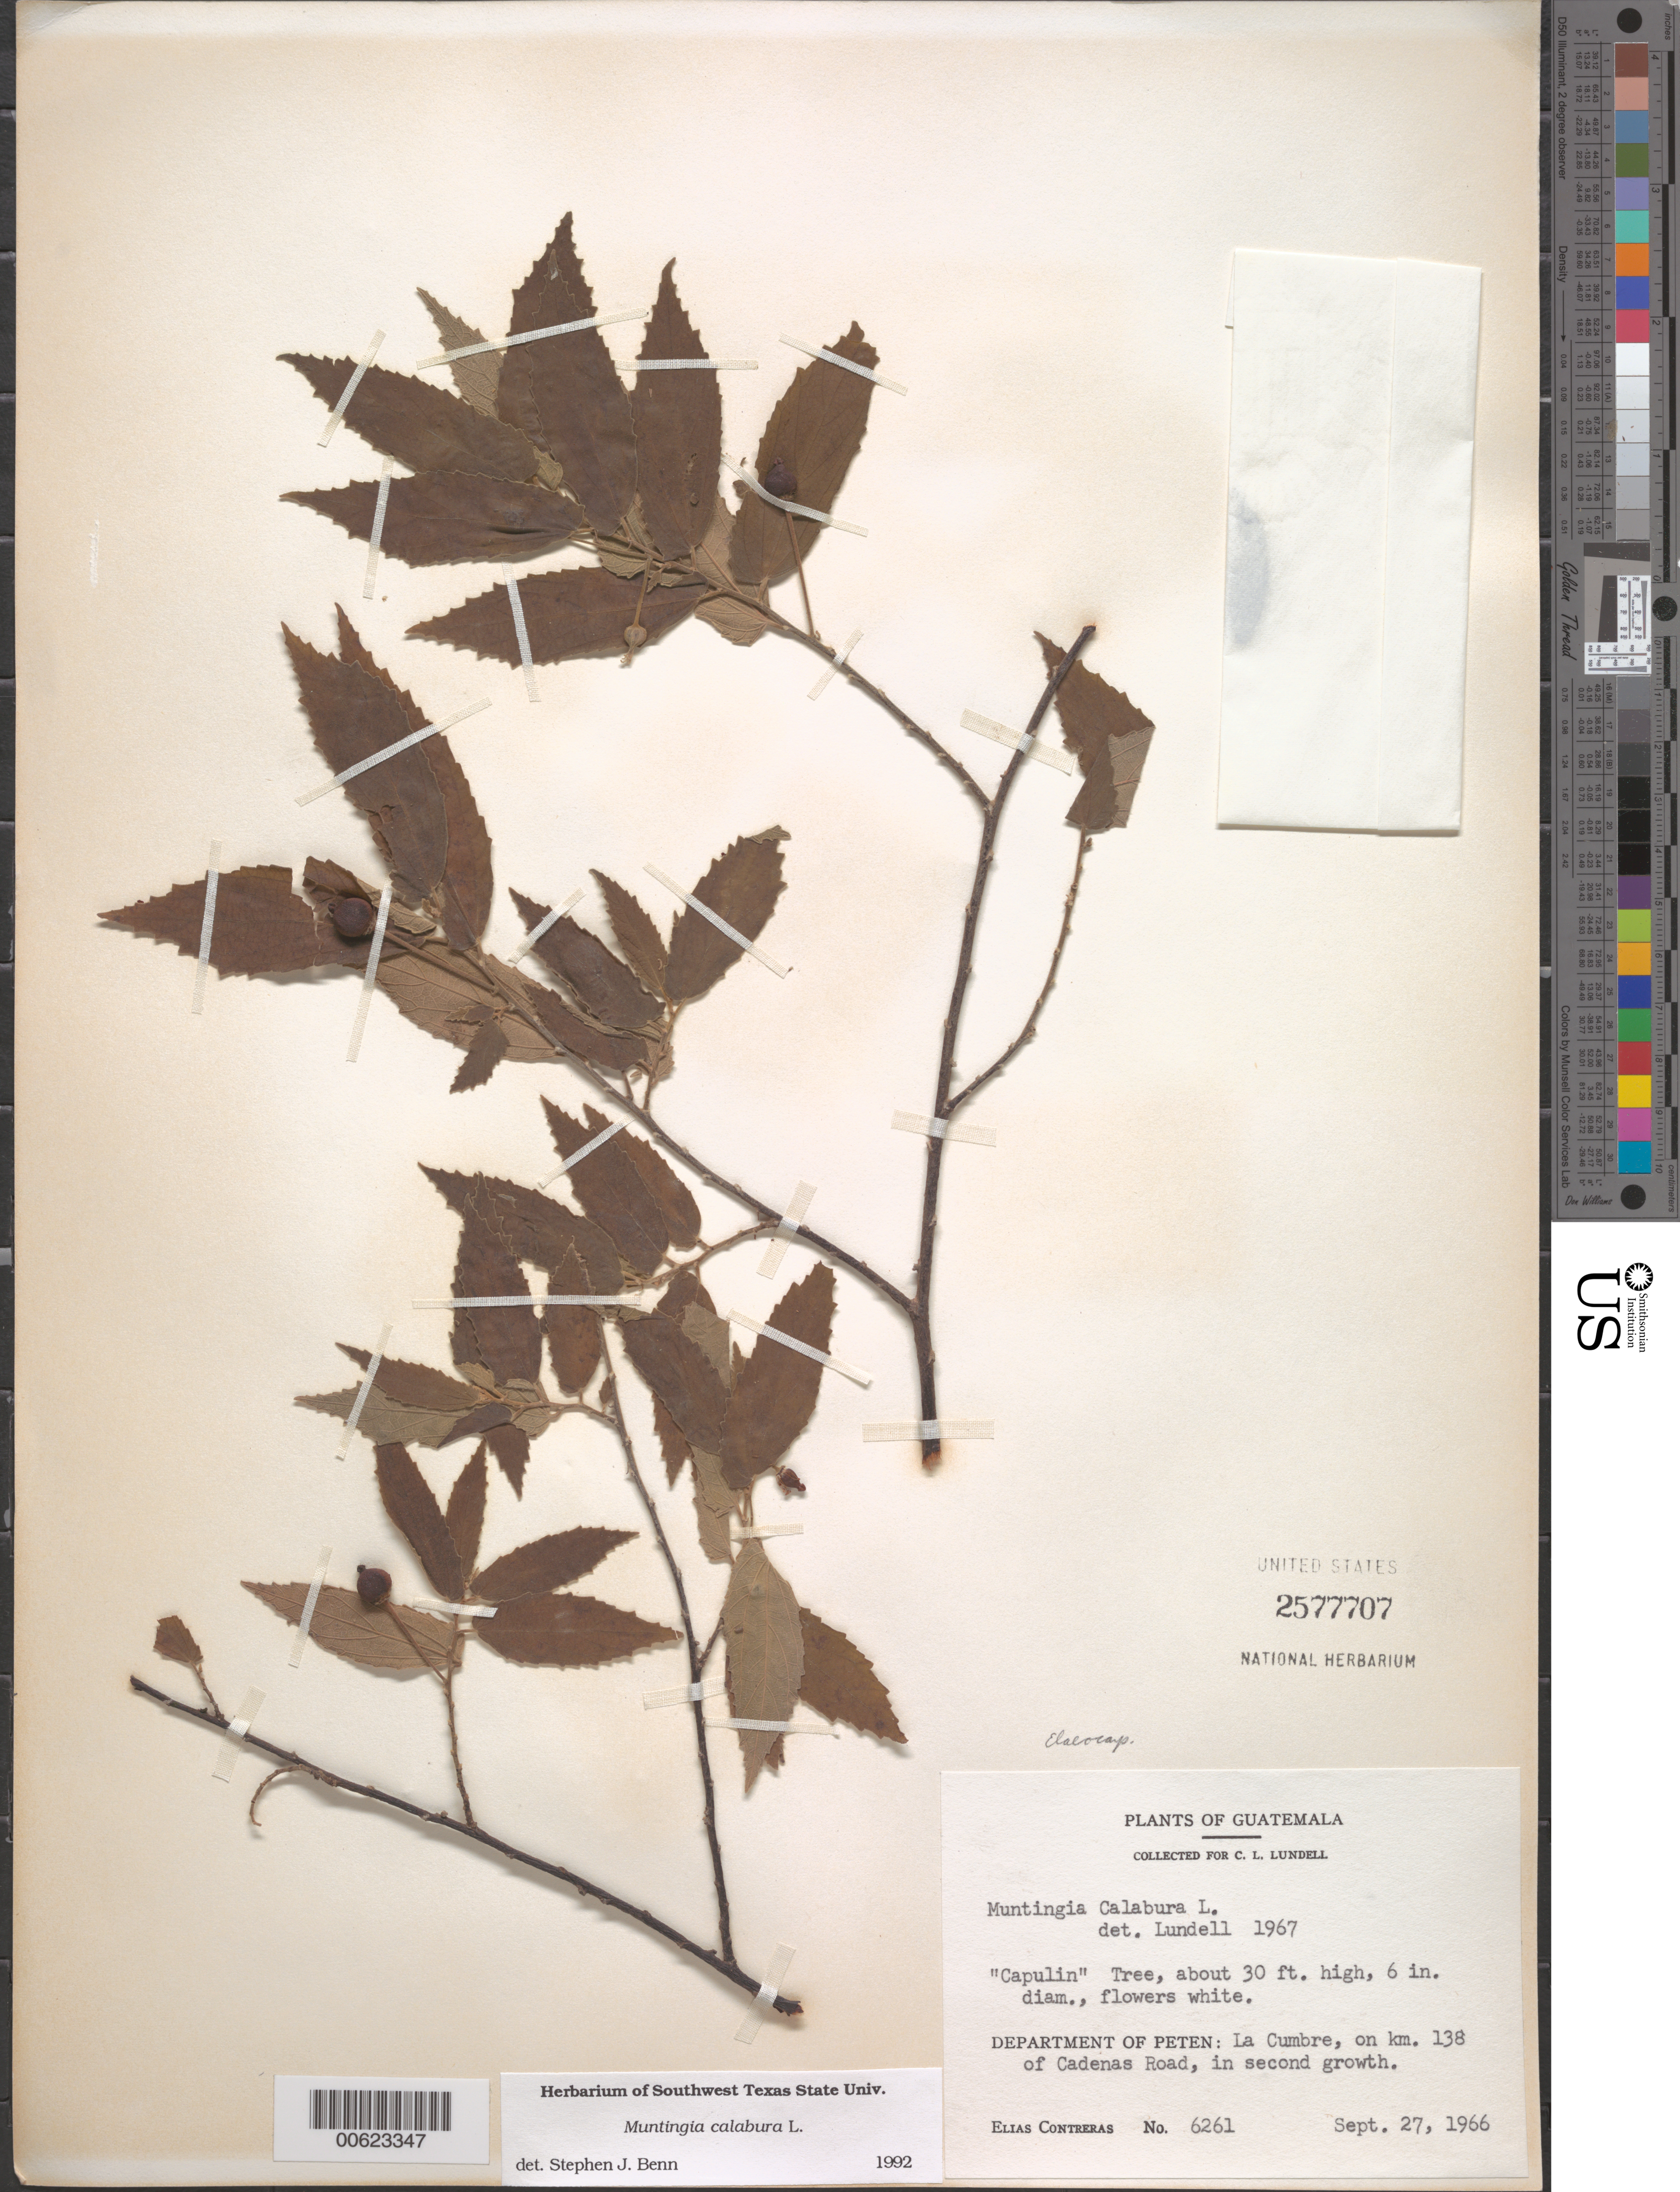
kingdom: Plantae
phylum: Tracheophyta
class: Magnoliopsida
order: Malvales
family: Muntingiaceae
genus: Muntingia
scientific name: Muntingia calabura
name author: L.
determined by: Benn, S. J.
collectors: E. Contreras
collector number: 6261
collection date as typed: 27 Sep 1966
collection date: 1966-09-27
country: Guatemala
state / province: El Petén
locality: La Cumbre, on km 138 of Cadenas road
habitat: Second growth.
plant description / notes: Common name: Capulin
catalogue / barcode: US 2577707